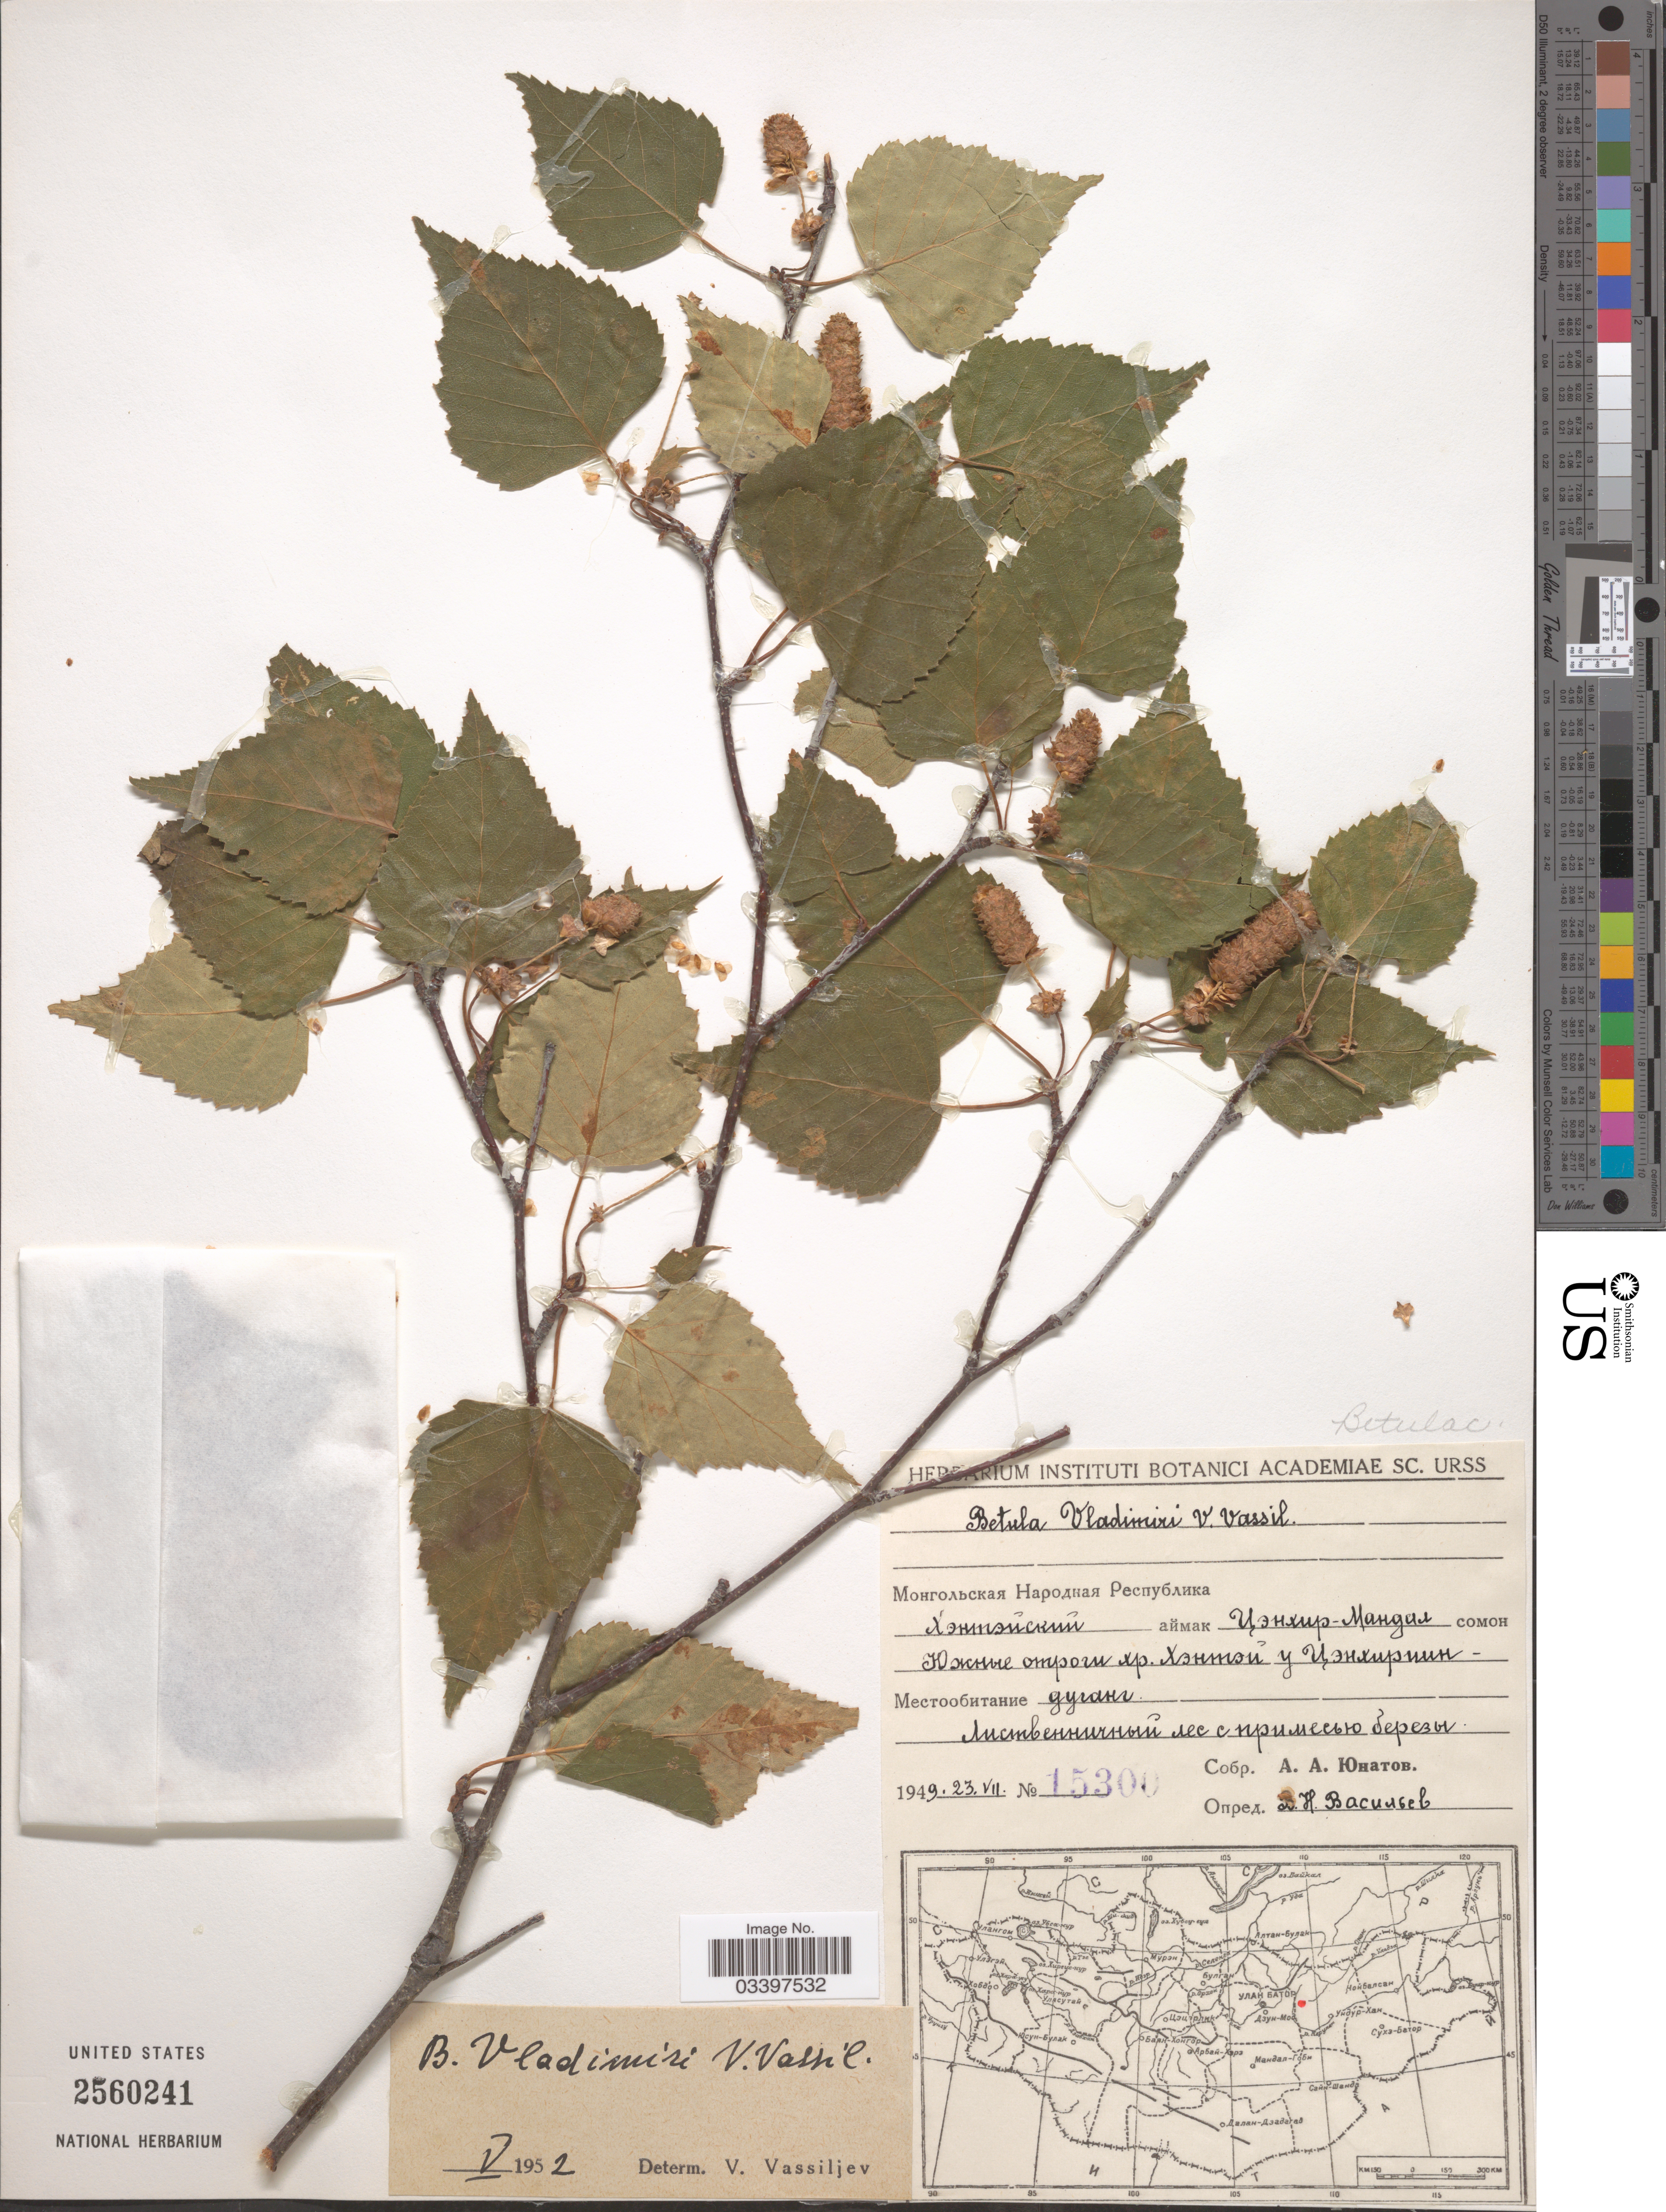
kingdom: Plantae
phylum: Tracheophyta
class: Magnoliopsida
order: Fagales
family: Betulaceae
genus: Betula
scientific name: Betula vladimirii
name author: V.N. Vassil.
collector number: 15300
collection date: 1949-07-23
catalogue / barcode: US 2560241